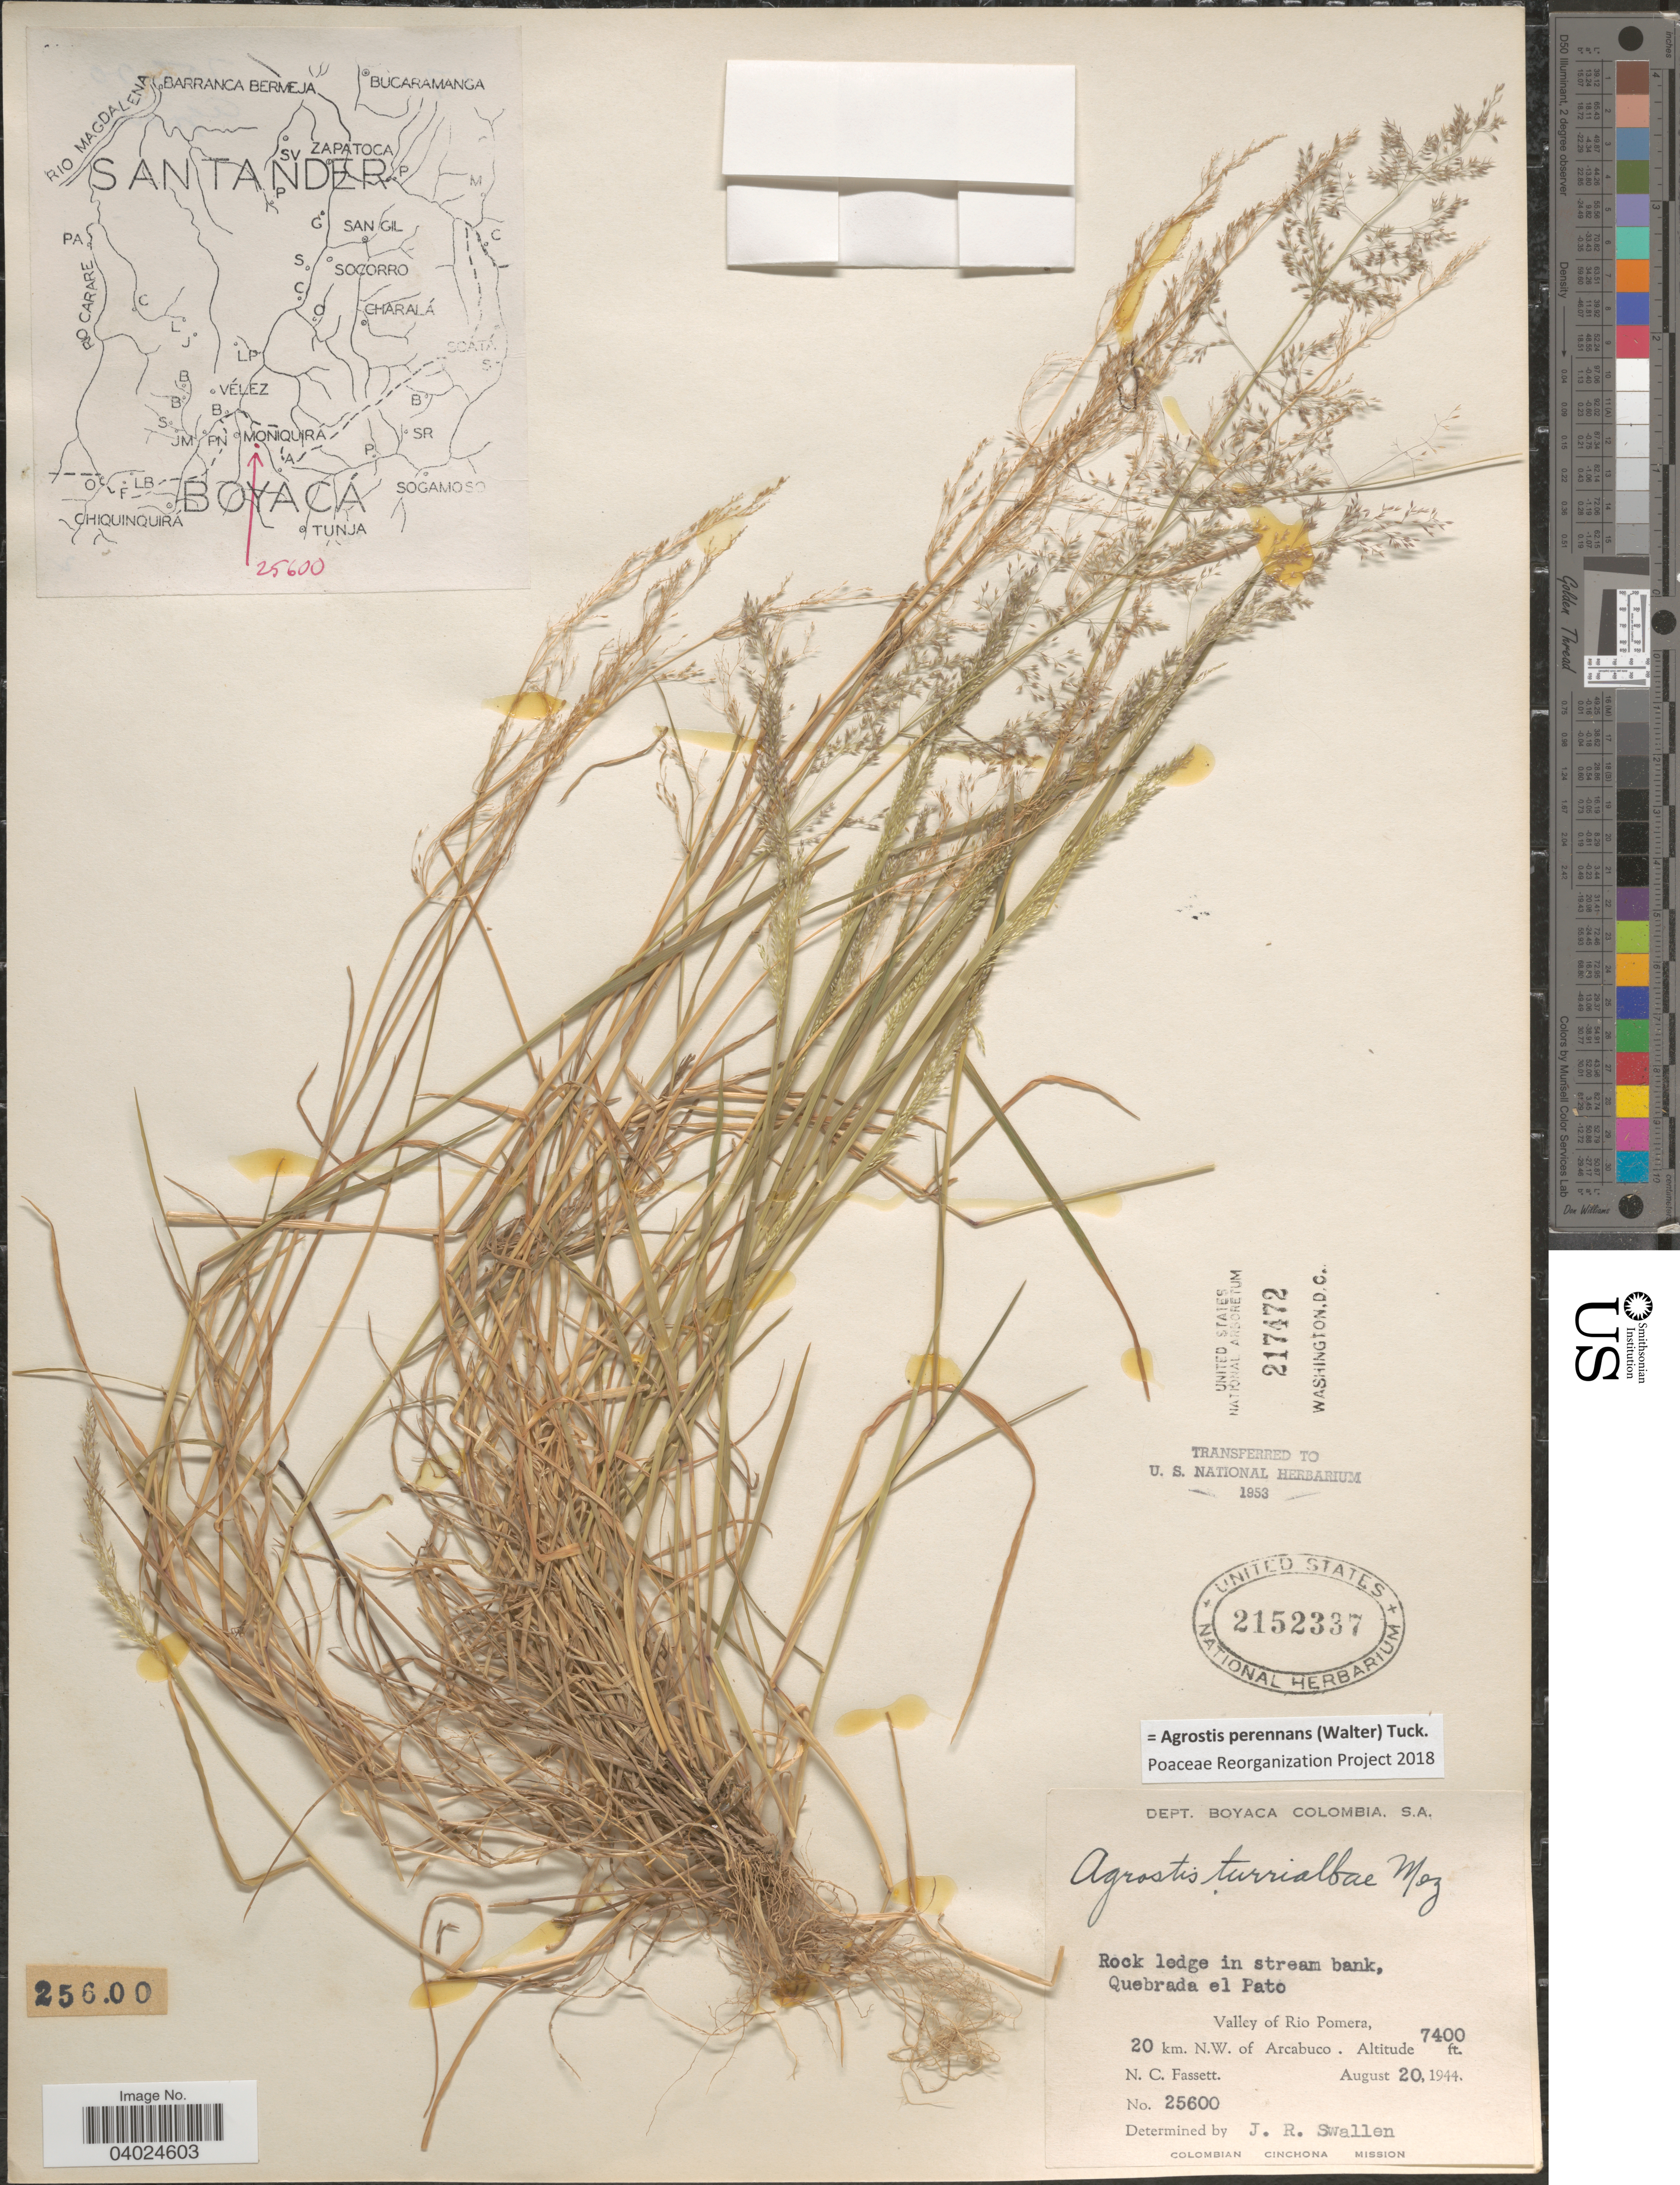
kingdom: Plantae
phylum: Tracheophyta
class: Liliopsida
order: Poales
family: Poaceae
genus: Agrostis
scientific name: Agrostis perennans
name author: (Walter) Tuck.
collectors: N. C. Fassett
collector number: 25600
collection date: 1944-08-20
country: Colombia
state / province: Boyacá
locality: Dept. Boyaca. Rock ledge in stream bank, Quebrada el Pato. Valley of Rio Pomera, 20 km. N.W. of Arcabuco.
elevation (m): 2256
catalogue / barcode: US 2152337